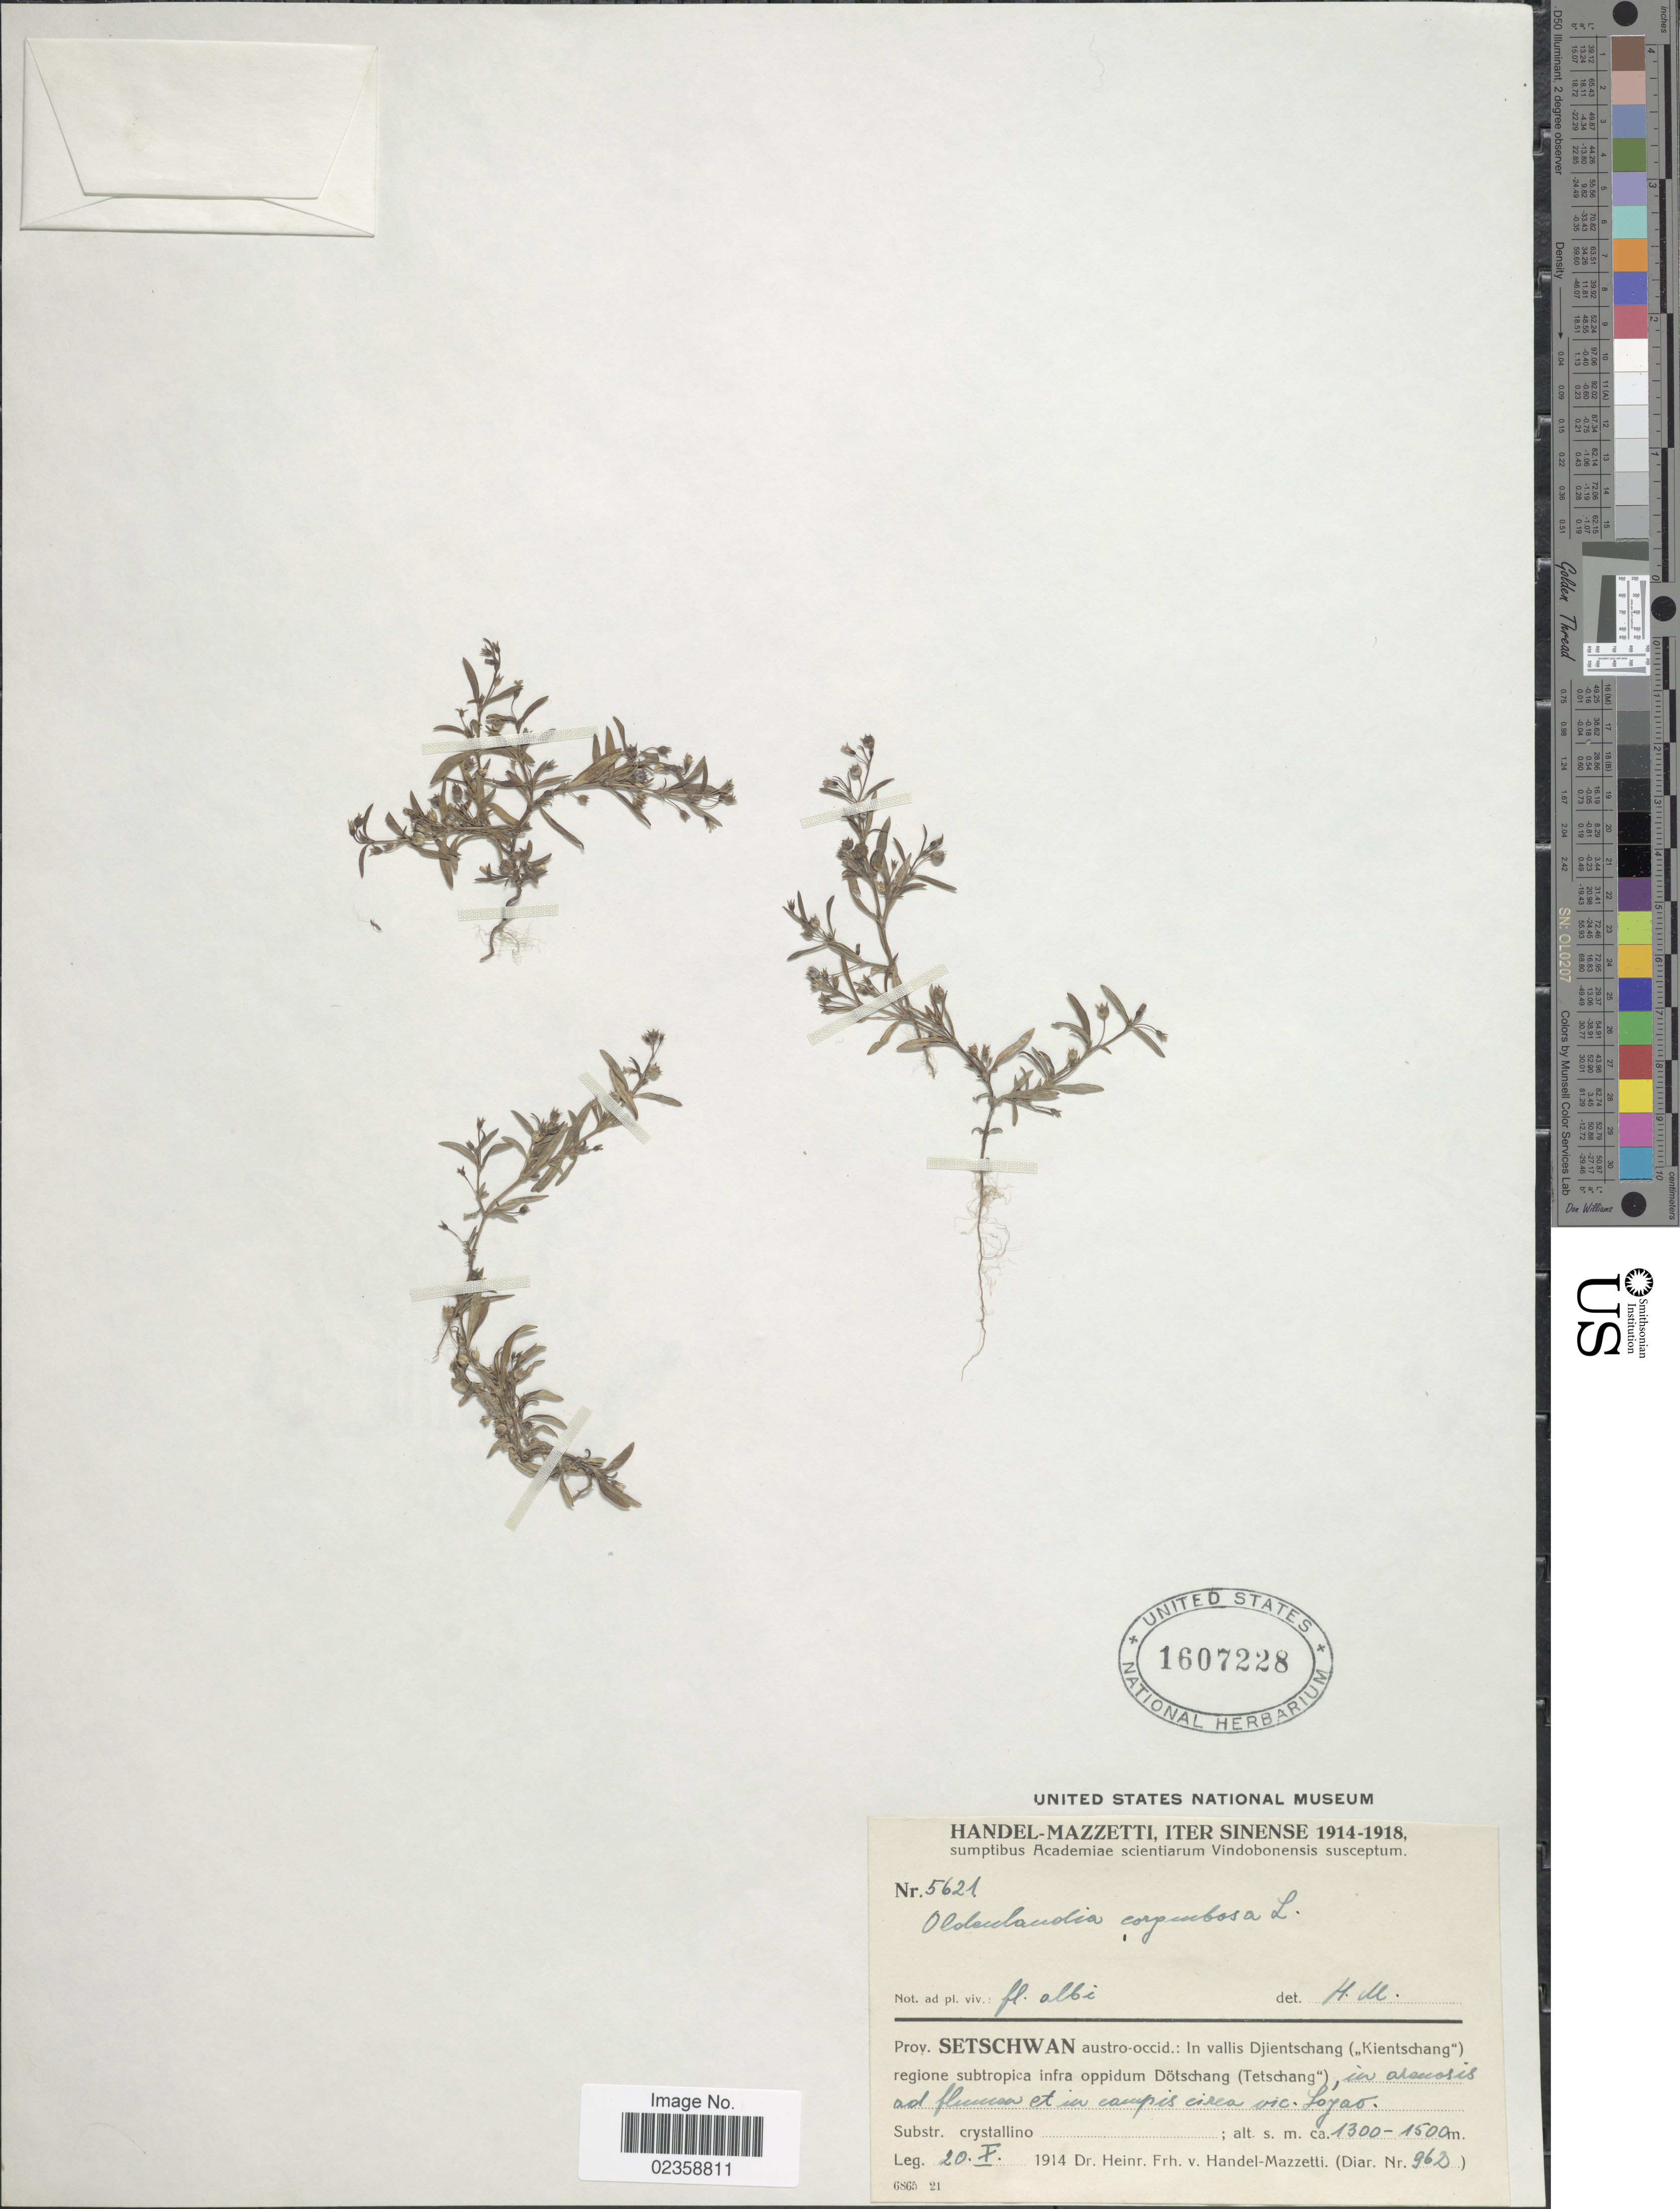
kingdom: Plantae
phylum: Tracheophyta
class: Magnoliopsida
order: Gentianales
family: Rubiaceae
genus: Oldenlandia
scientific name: Oldenlandia corymbosa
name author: L.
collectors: H. Handel-Mazzetti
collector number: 962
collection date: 1914-01-20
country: China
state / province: Sichuan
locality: Sinense. Prov. Setschwan austro-occid.: In vallis Djientschang (Kientschang) regione subtropica infra oppidum Dotschang (Tetschang), et campis circa vic. Lojao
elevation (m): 1300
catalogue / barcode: US 1607228